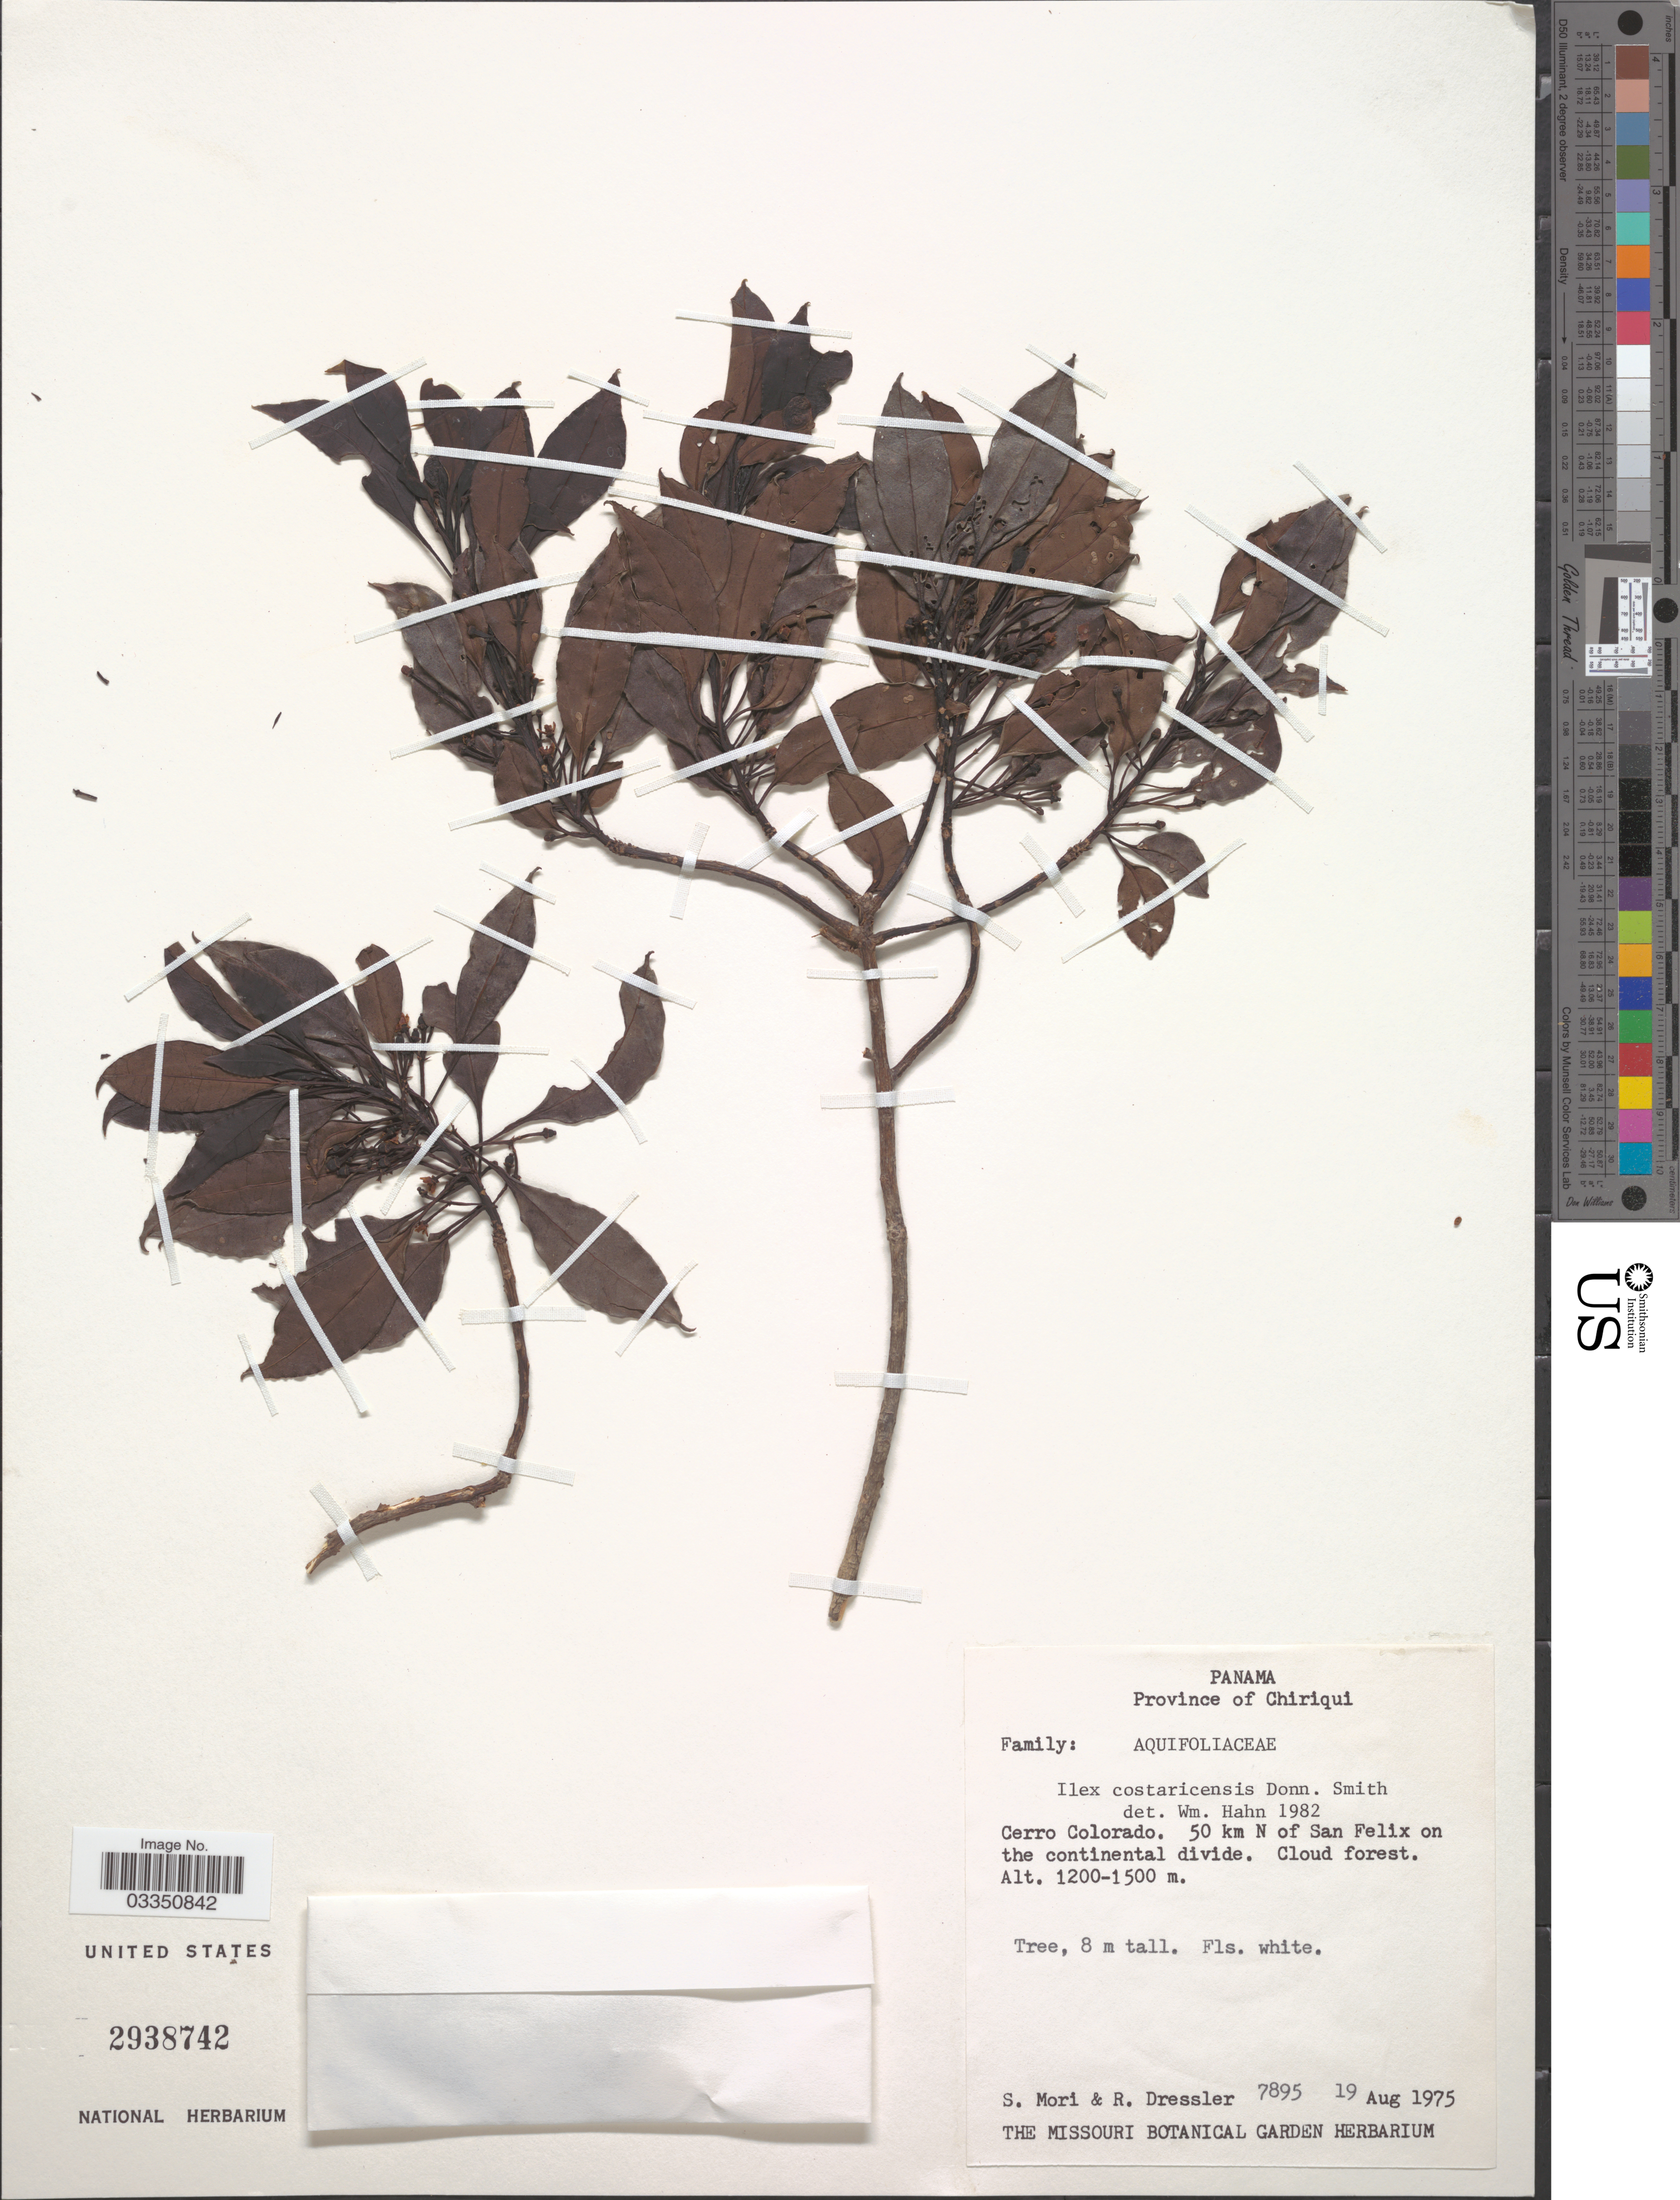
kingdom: Plantae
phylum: Tracheophyta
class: Magnoliopsida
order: Aquifoliales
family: Aquifoliaceae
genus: Ilex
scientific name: Ilex costaricensis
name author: Donn. Sm.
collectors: S. Mori & R. Dressler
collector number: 7895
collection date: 1975-08-19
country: Panama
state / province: Chiriqui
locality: Cerro Colorado. 50 km N of San Felix on the continental divide.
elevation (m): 1200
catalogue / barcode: US 2938742